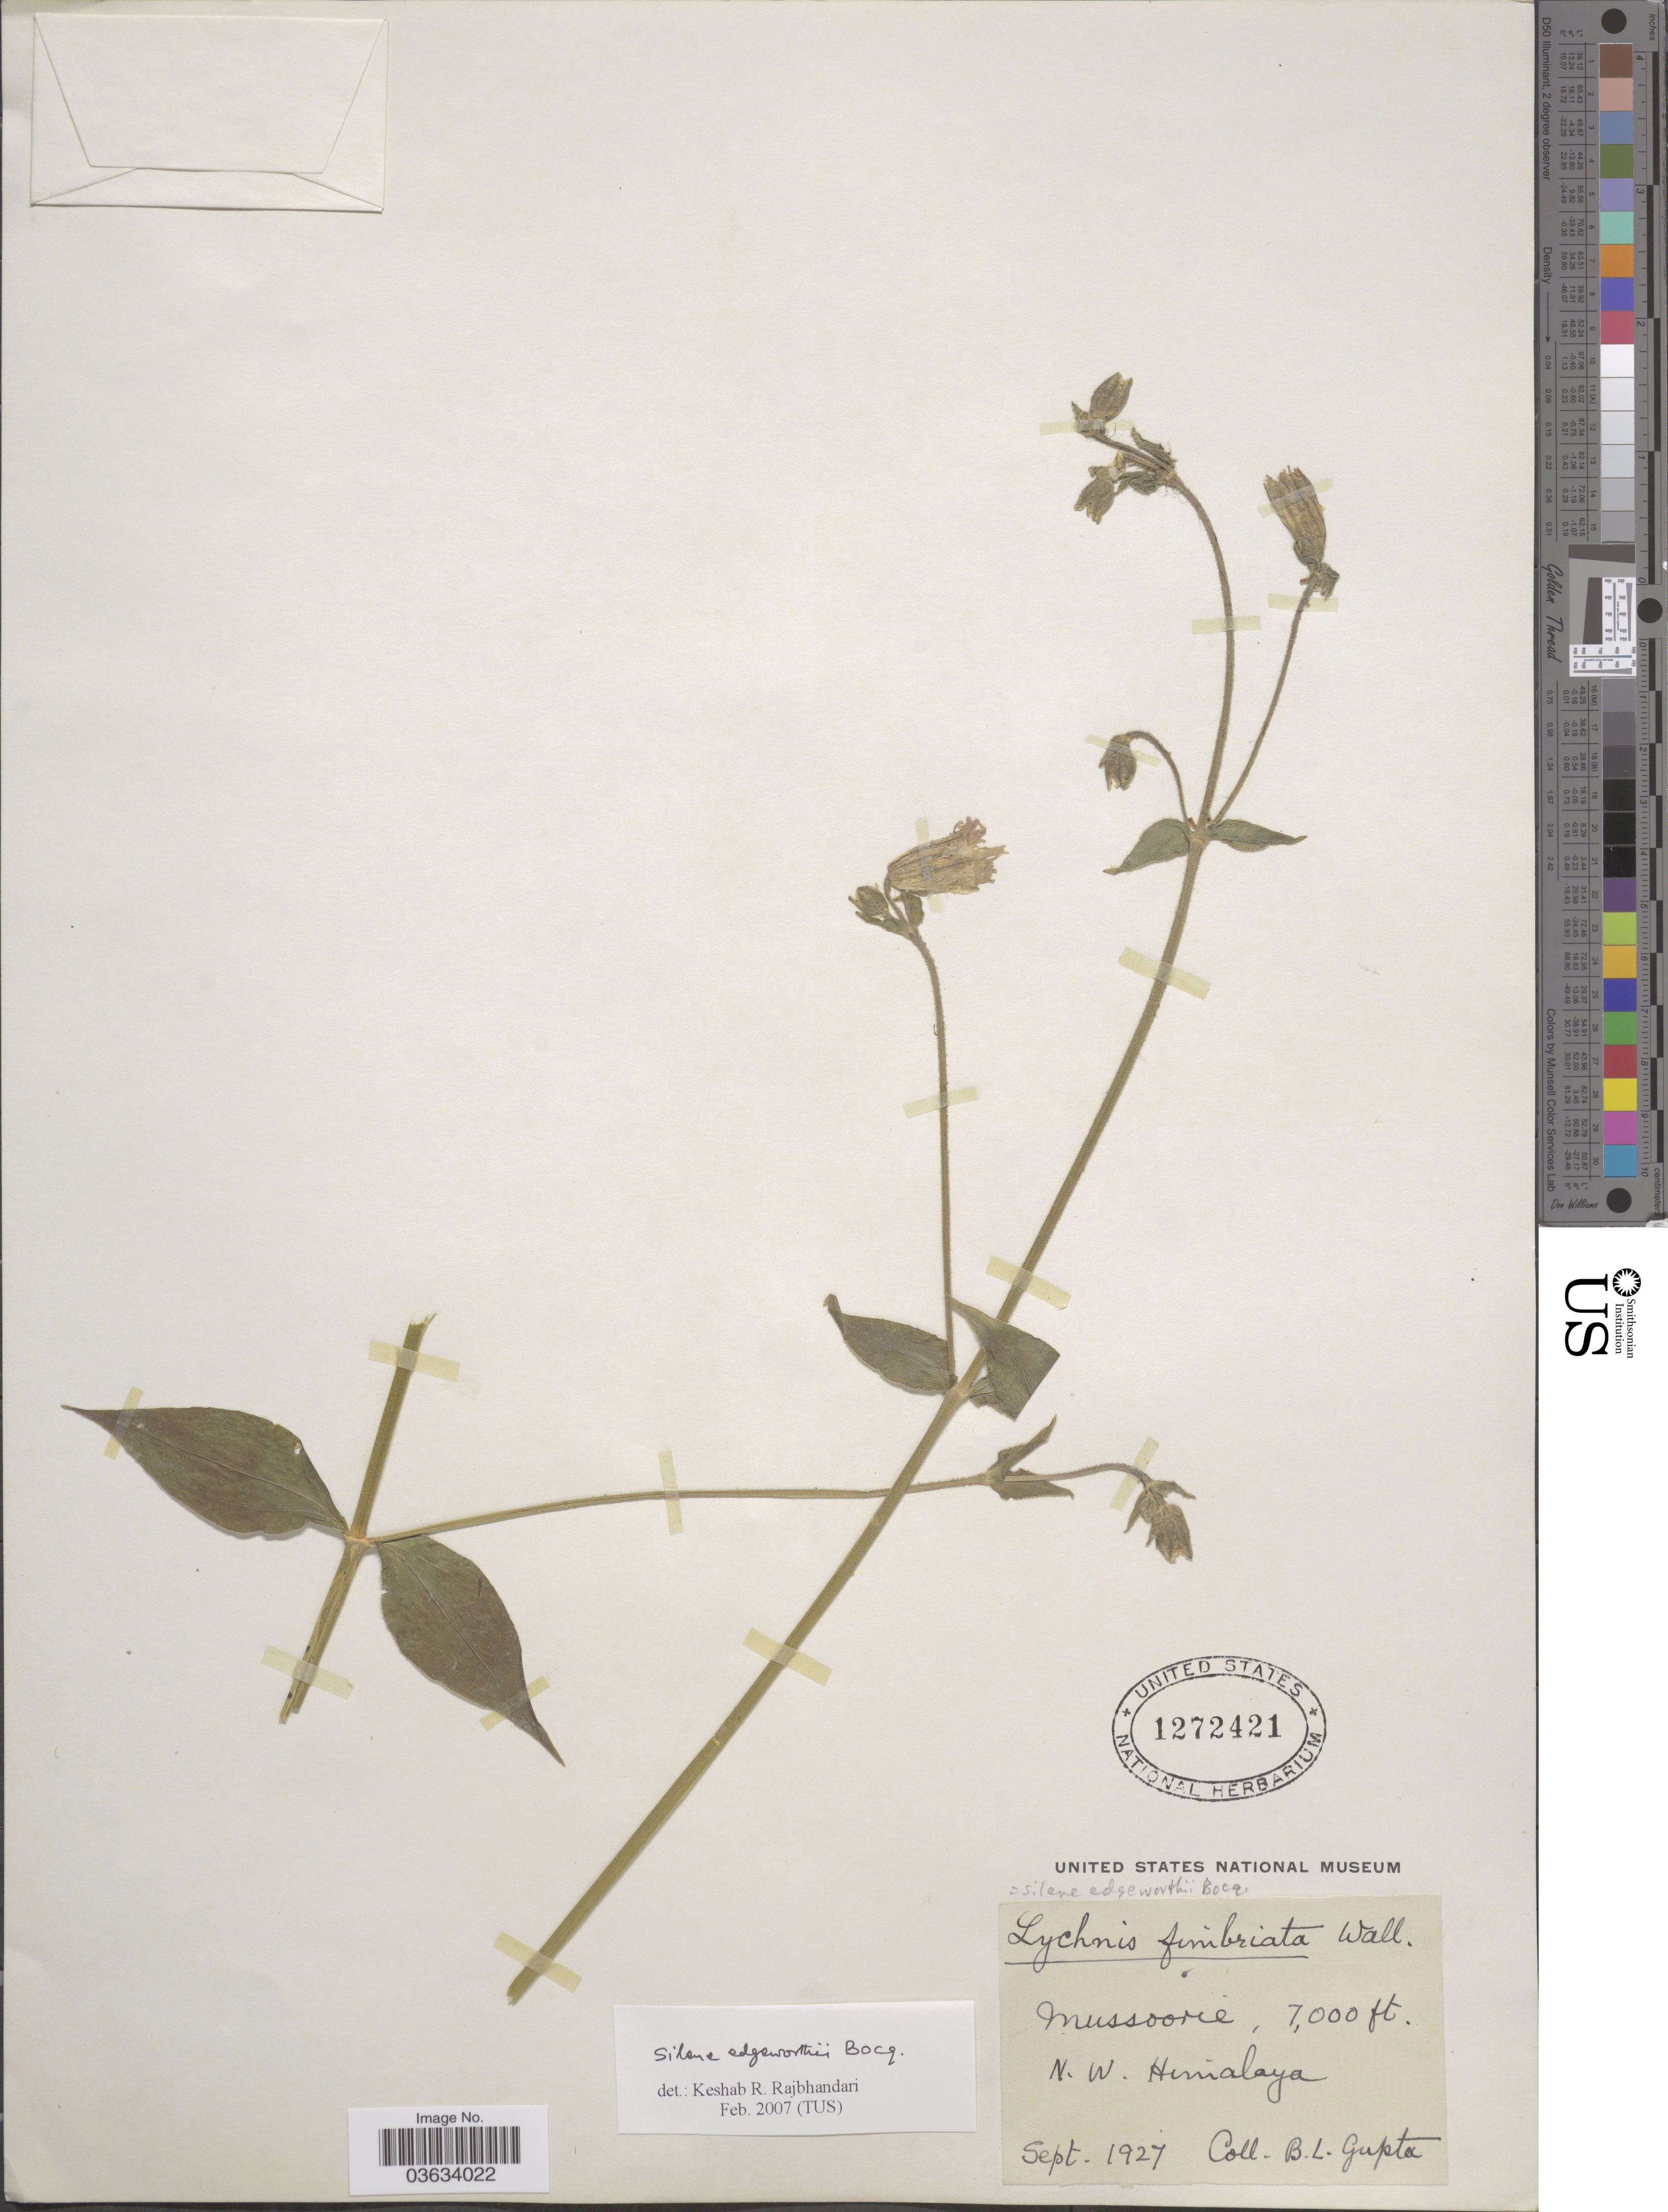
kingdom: Plantae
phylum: Tracheophyta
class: Magnoliopsida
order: Caryophyllales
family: Caryophyllaceae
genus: Silene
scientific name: Silene edgeworthii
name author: Bocquet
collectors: B. L. Gupta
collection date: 1927-09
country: India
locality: Mussoorie. N. W. Himalaya.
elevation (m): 2134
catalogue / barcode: US 1272421